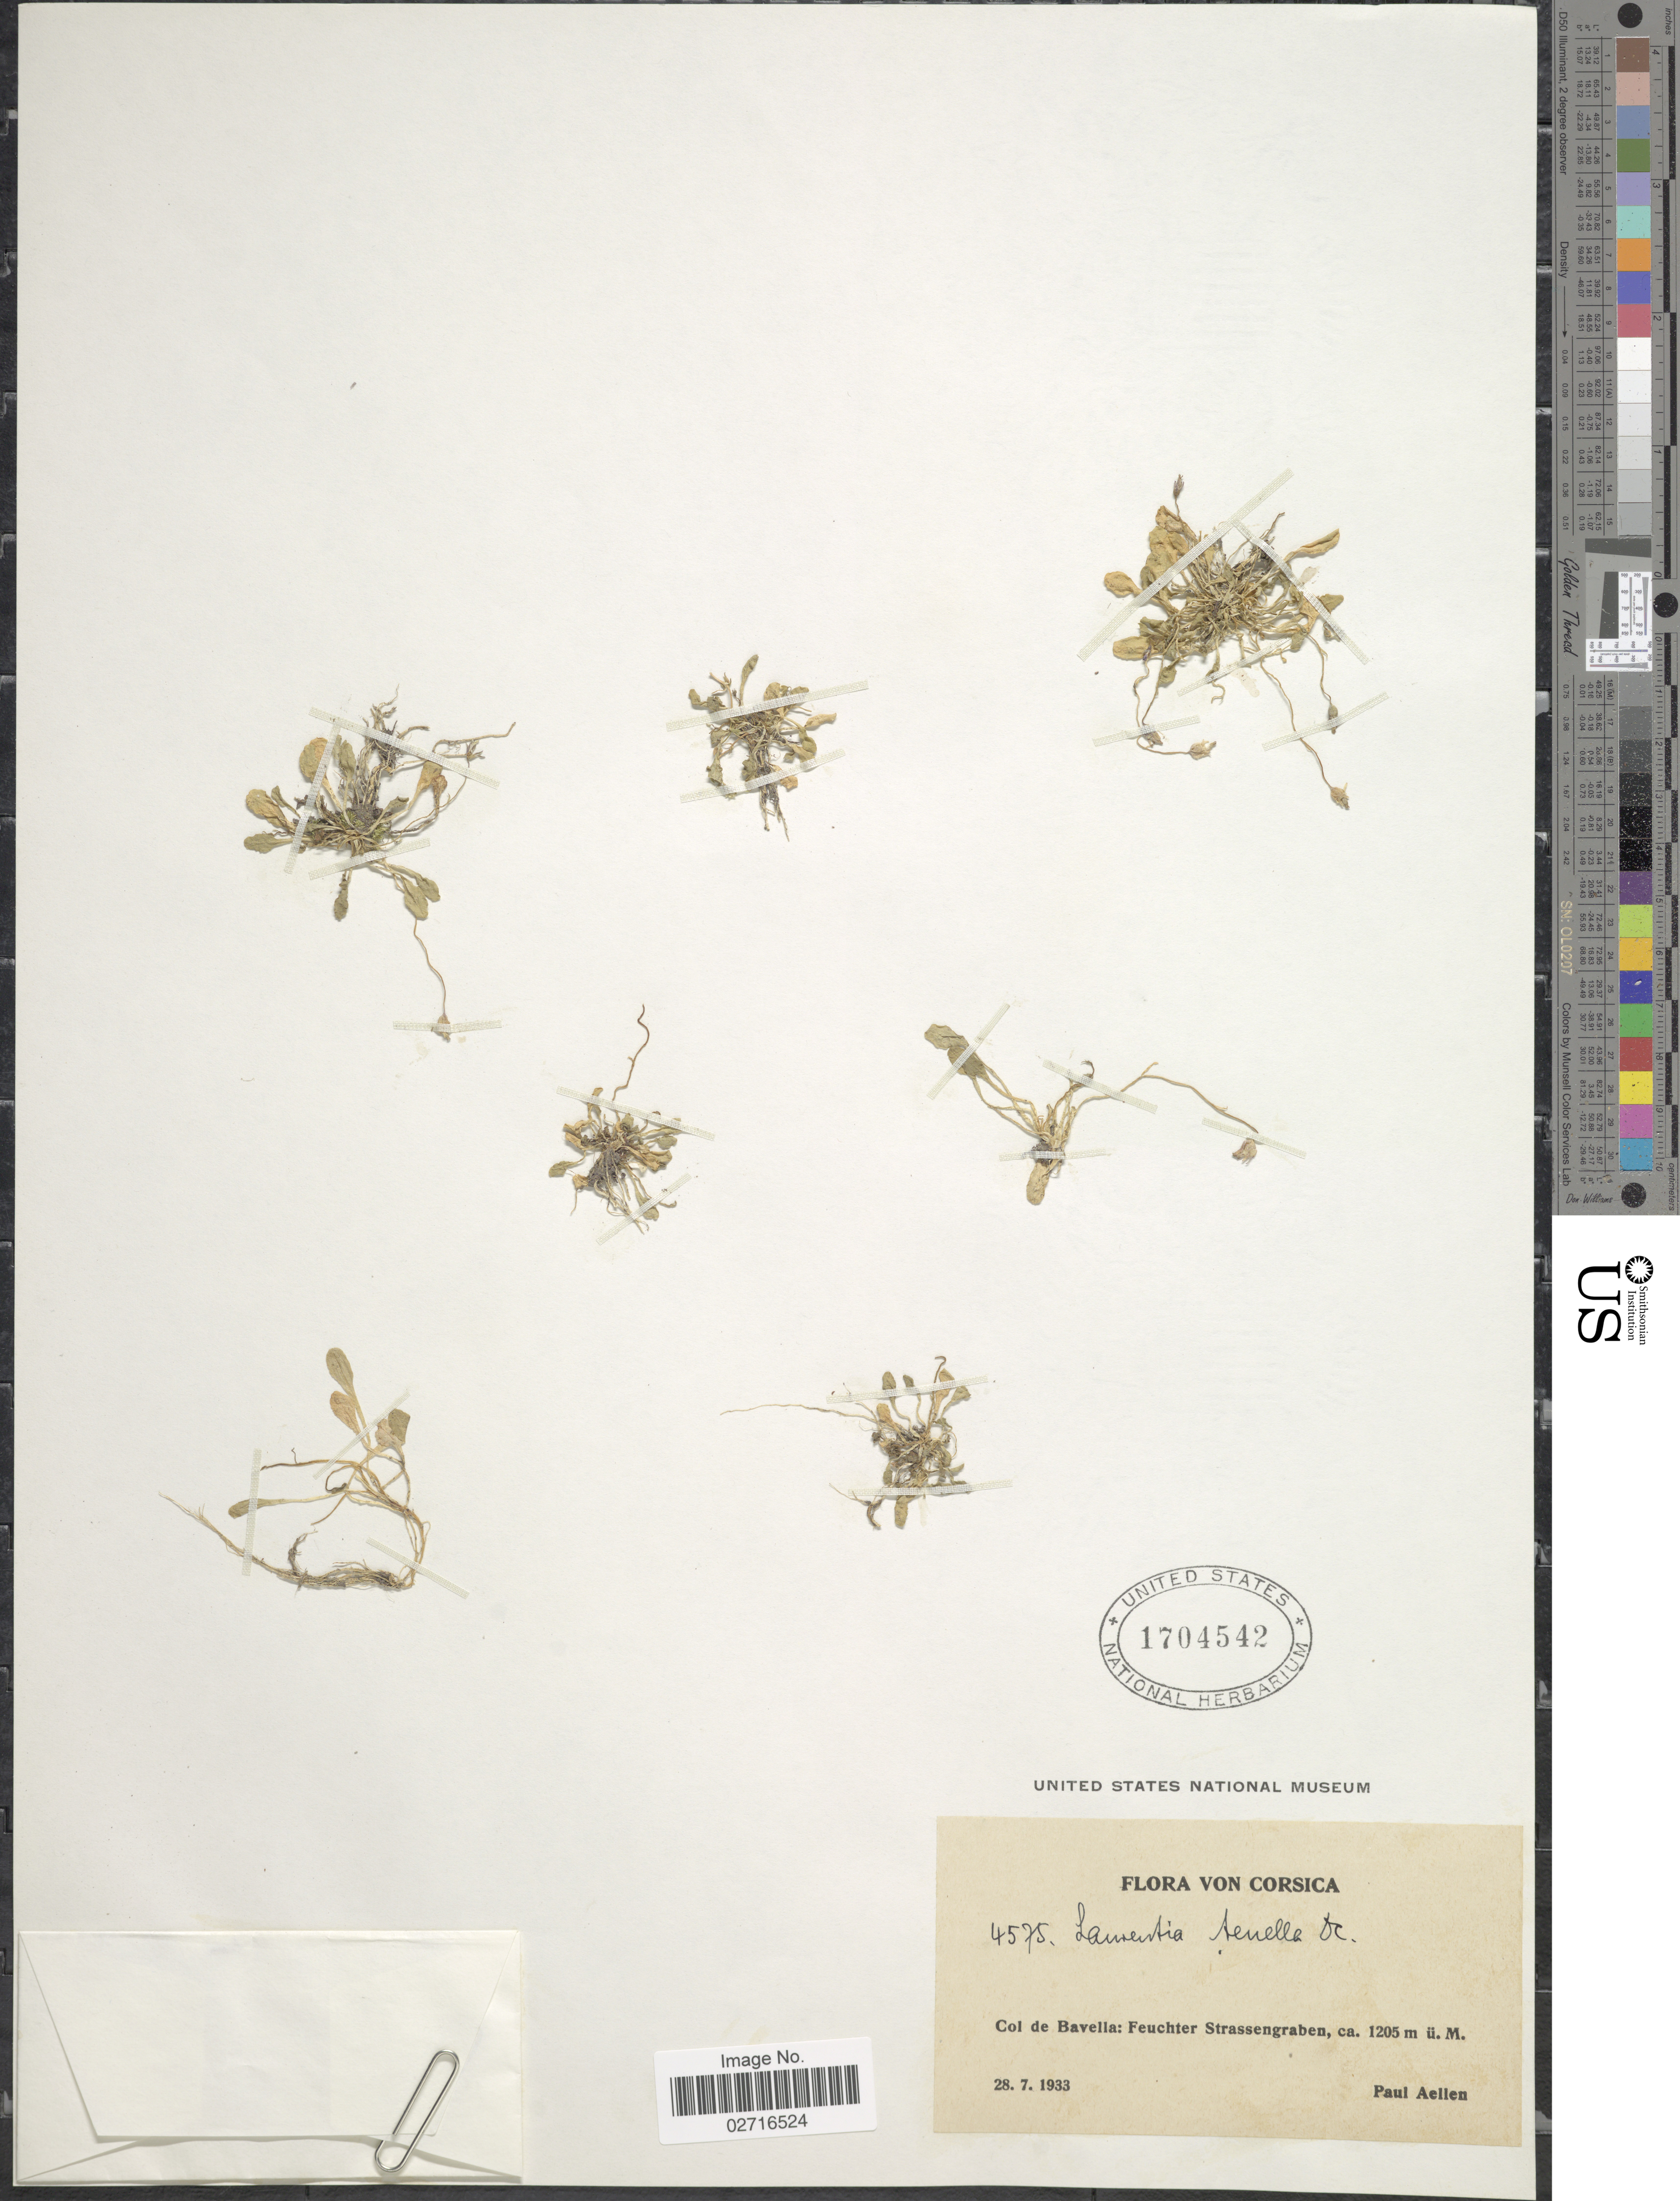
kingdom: Plantae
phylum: Tracheophyta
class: Magnoliopsida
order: Asterales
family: Campanulaceae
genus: Laurentia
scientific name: Laurentia tenella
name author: A. DC.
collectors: P. Aellen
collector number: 4575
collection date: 1933-07-28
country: France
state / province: Corsica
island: Corse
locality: Corsica, Col de Bavella: Feuchter Strassengraben.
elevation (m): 1205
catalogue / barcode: US 1704542